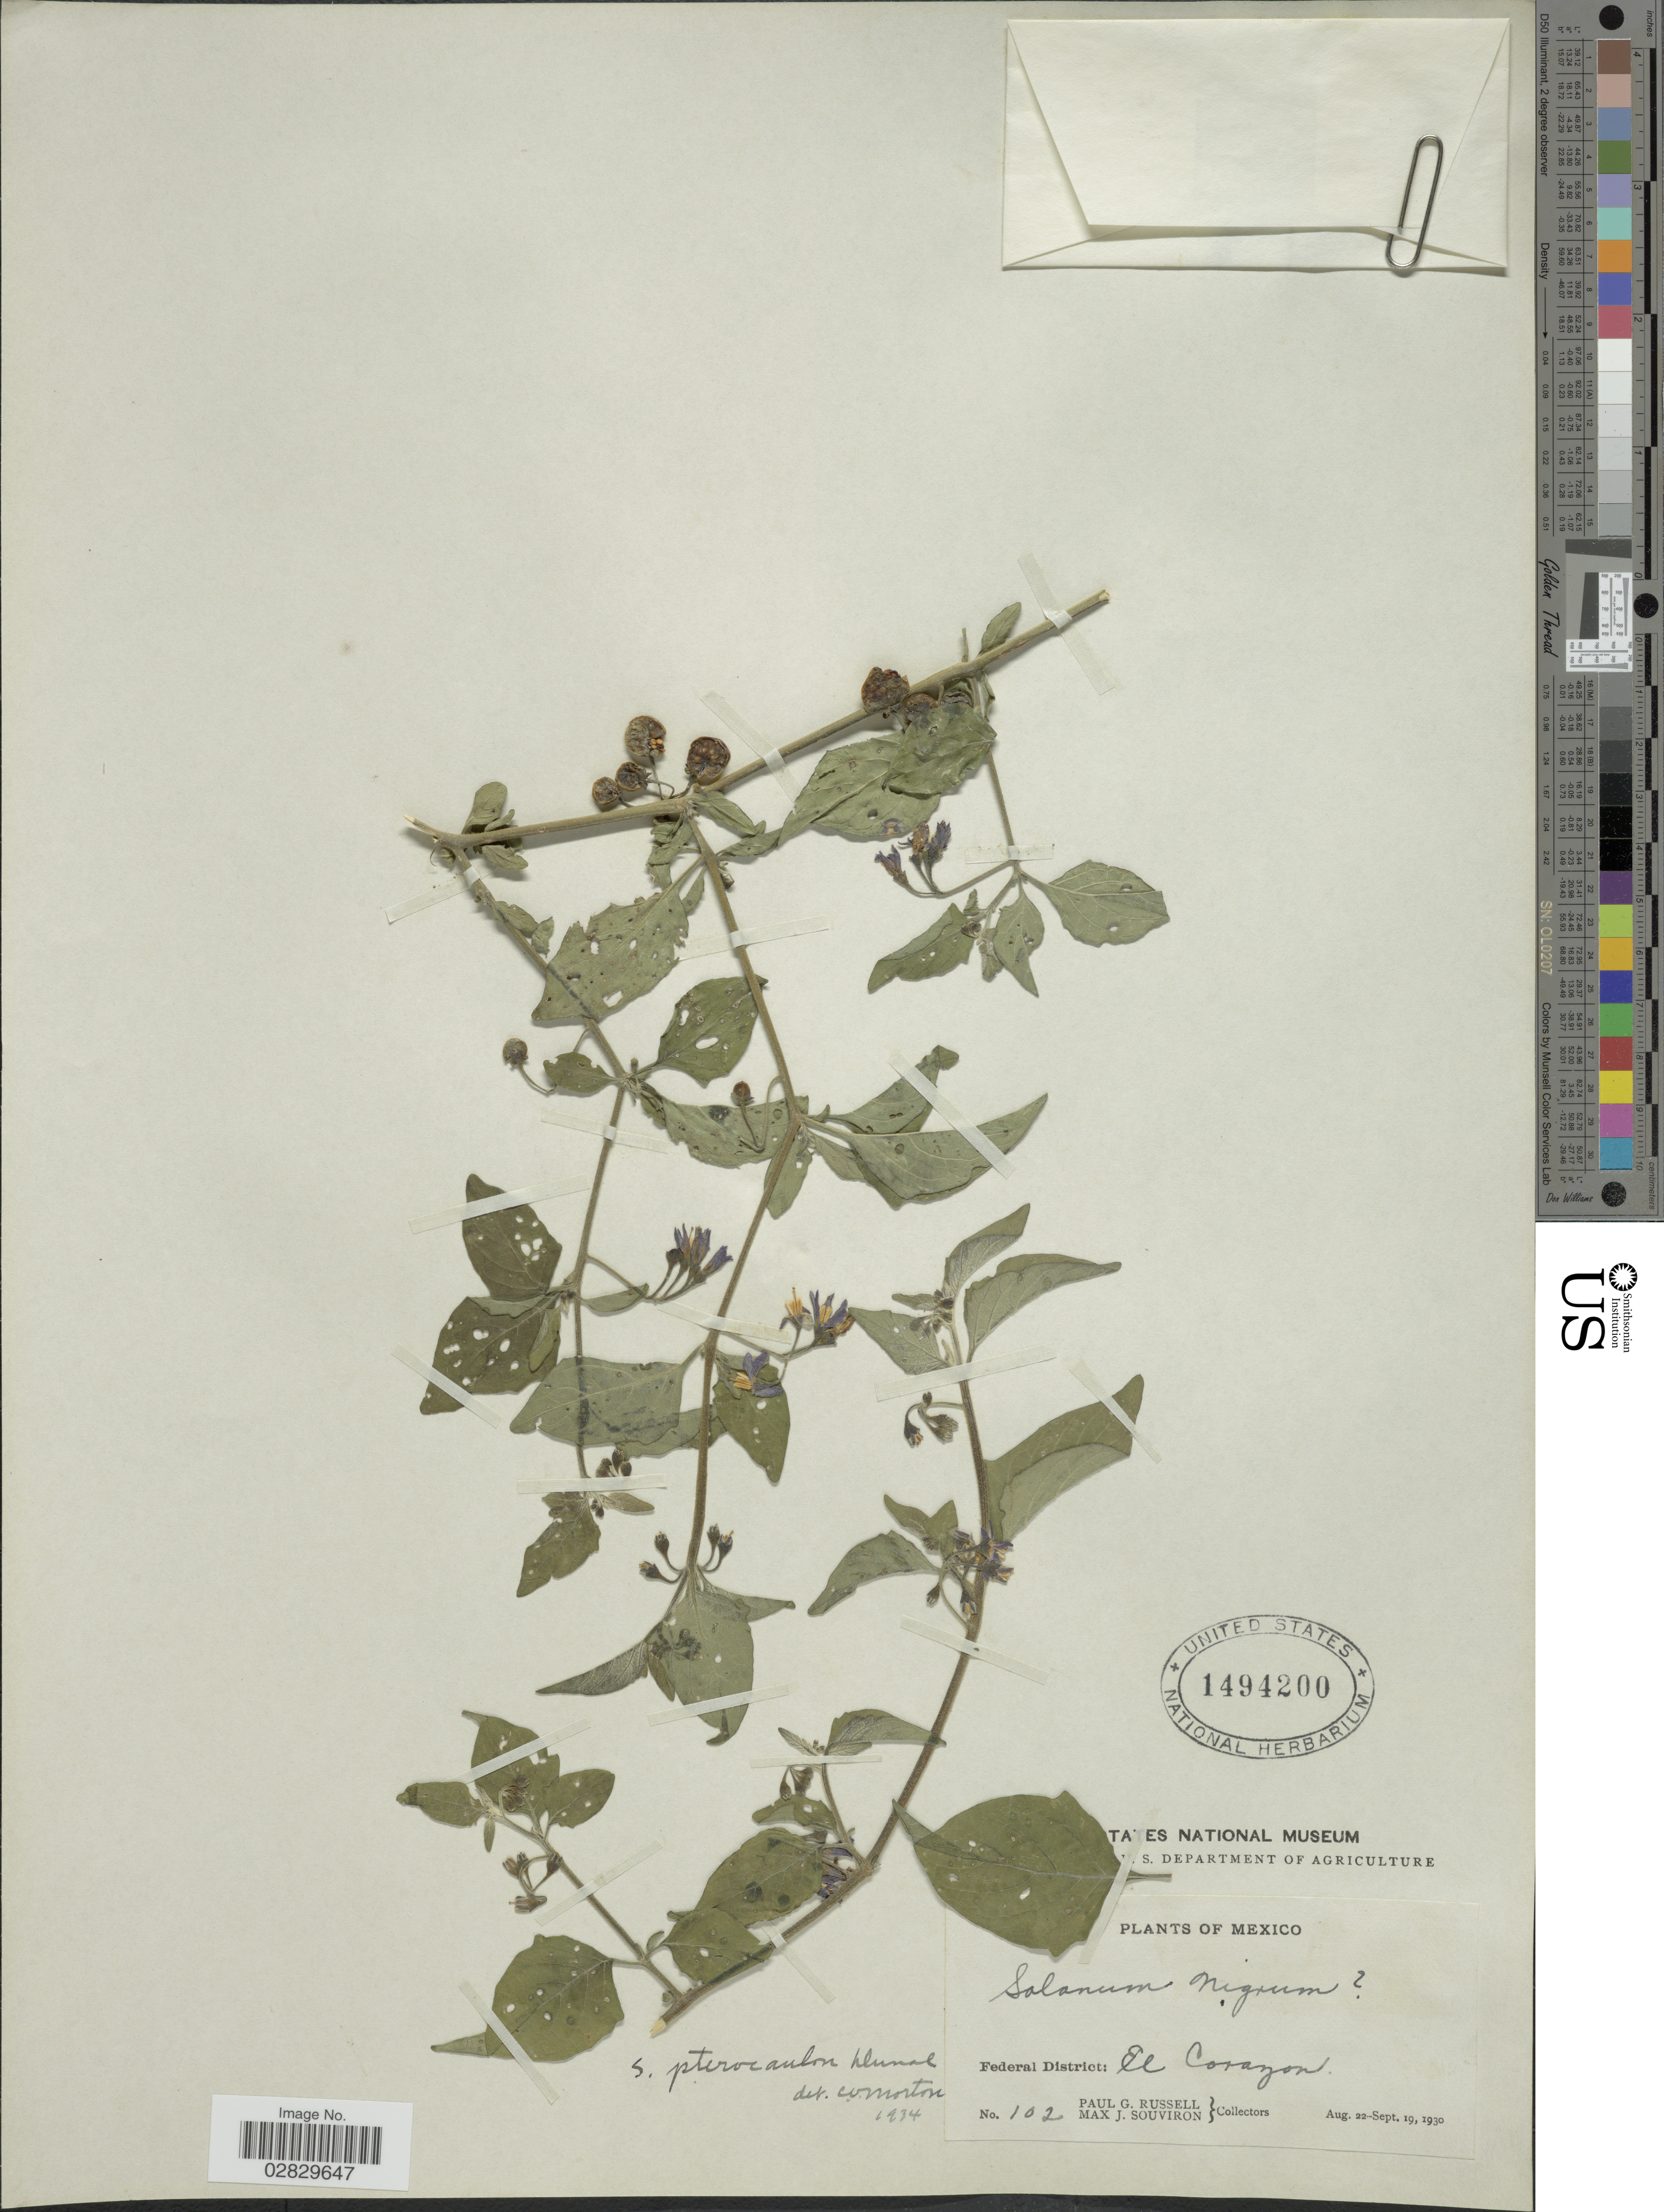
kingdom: Plantae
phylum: Tracheophyta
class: Magnoliopsida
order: Solanales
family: Solanaceae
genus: Solanum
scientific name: Solanum douglasii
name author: Dunal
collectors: P. G. Russell & M. J. Souviron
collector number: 102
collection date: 1930-08-22/1930-09-19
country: Mexico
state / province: Distrito Federal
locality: Federal District: El Corazon.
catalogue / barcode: US 1494200